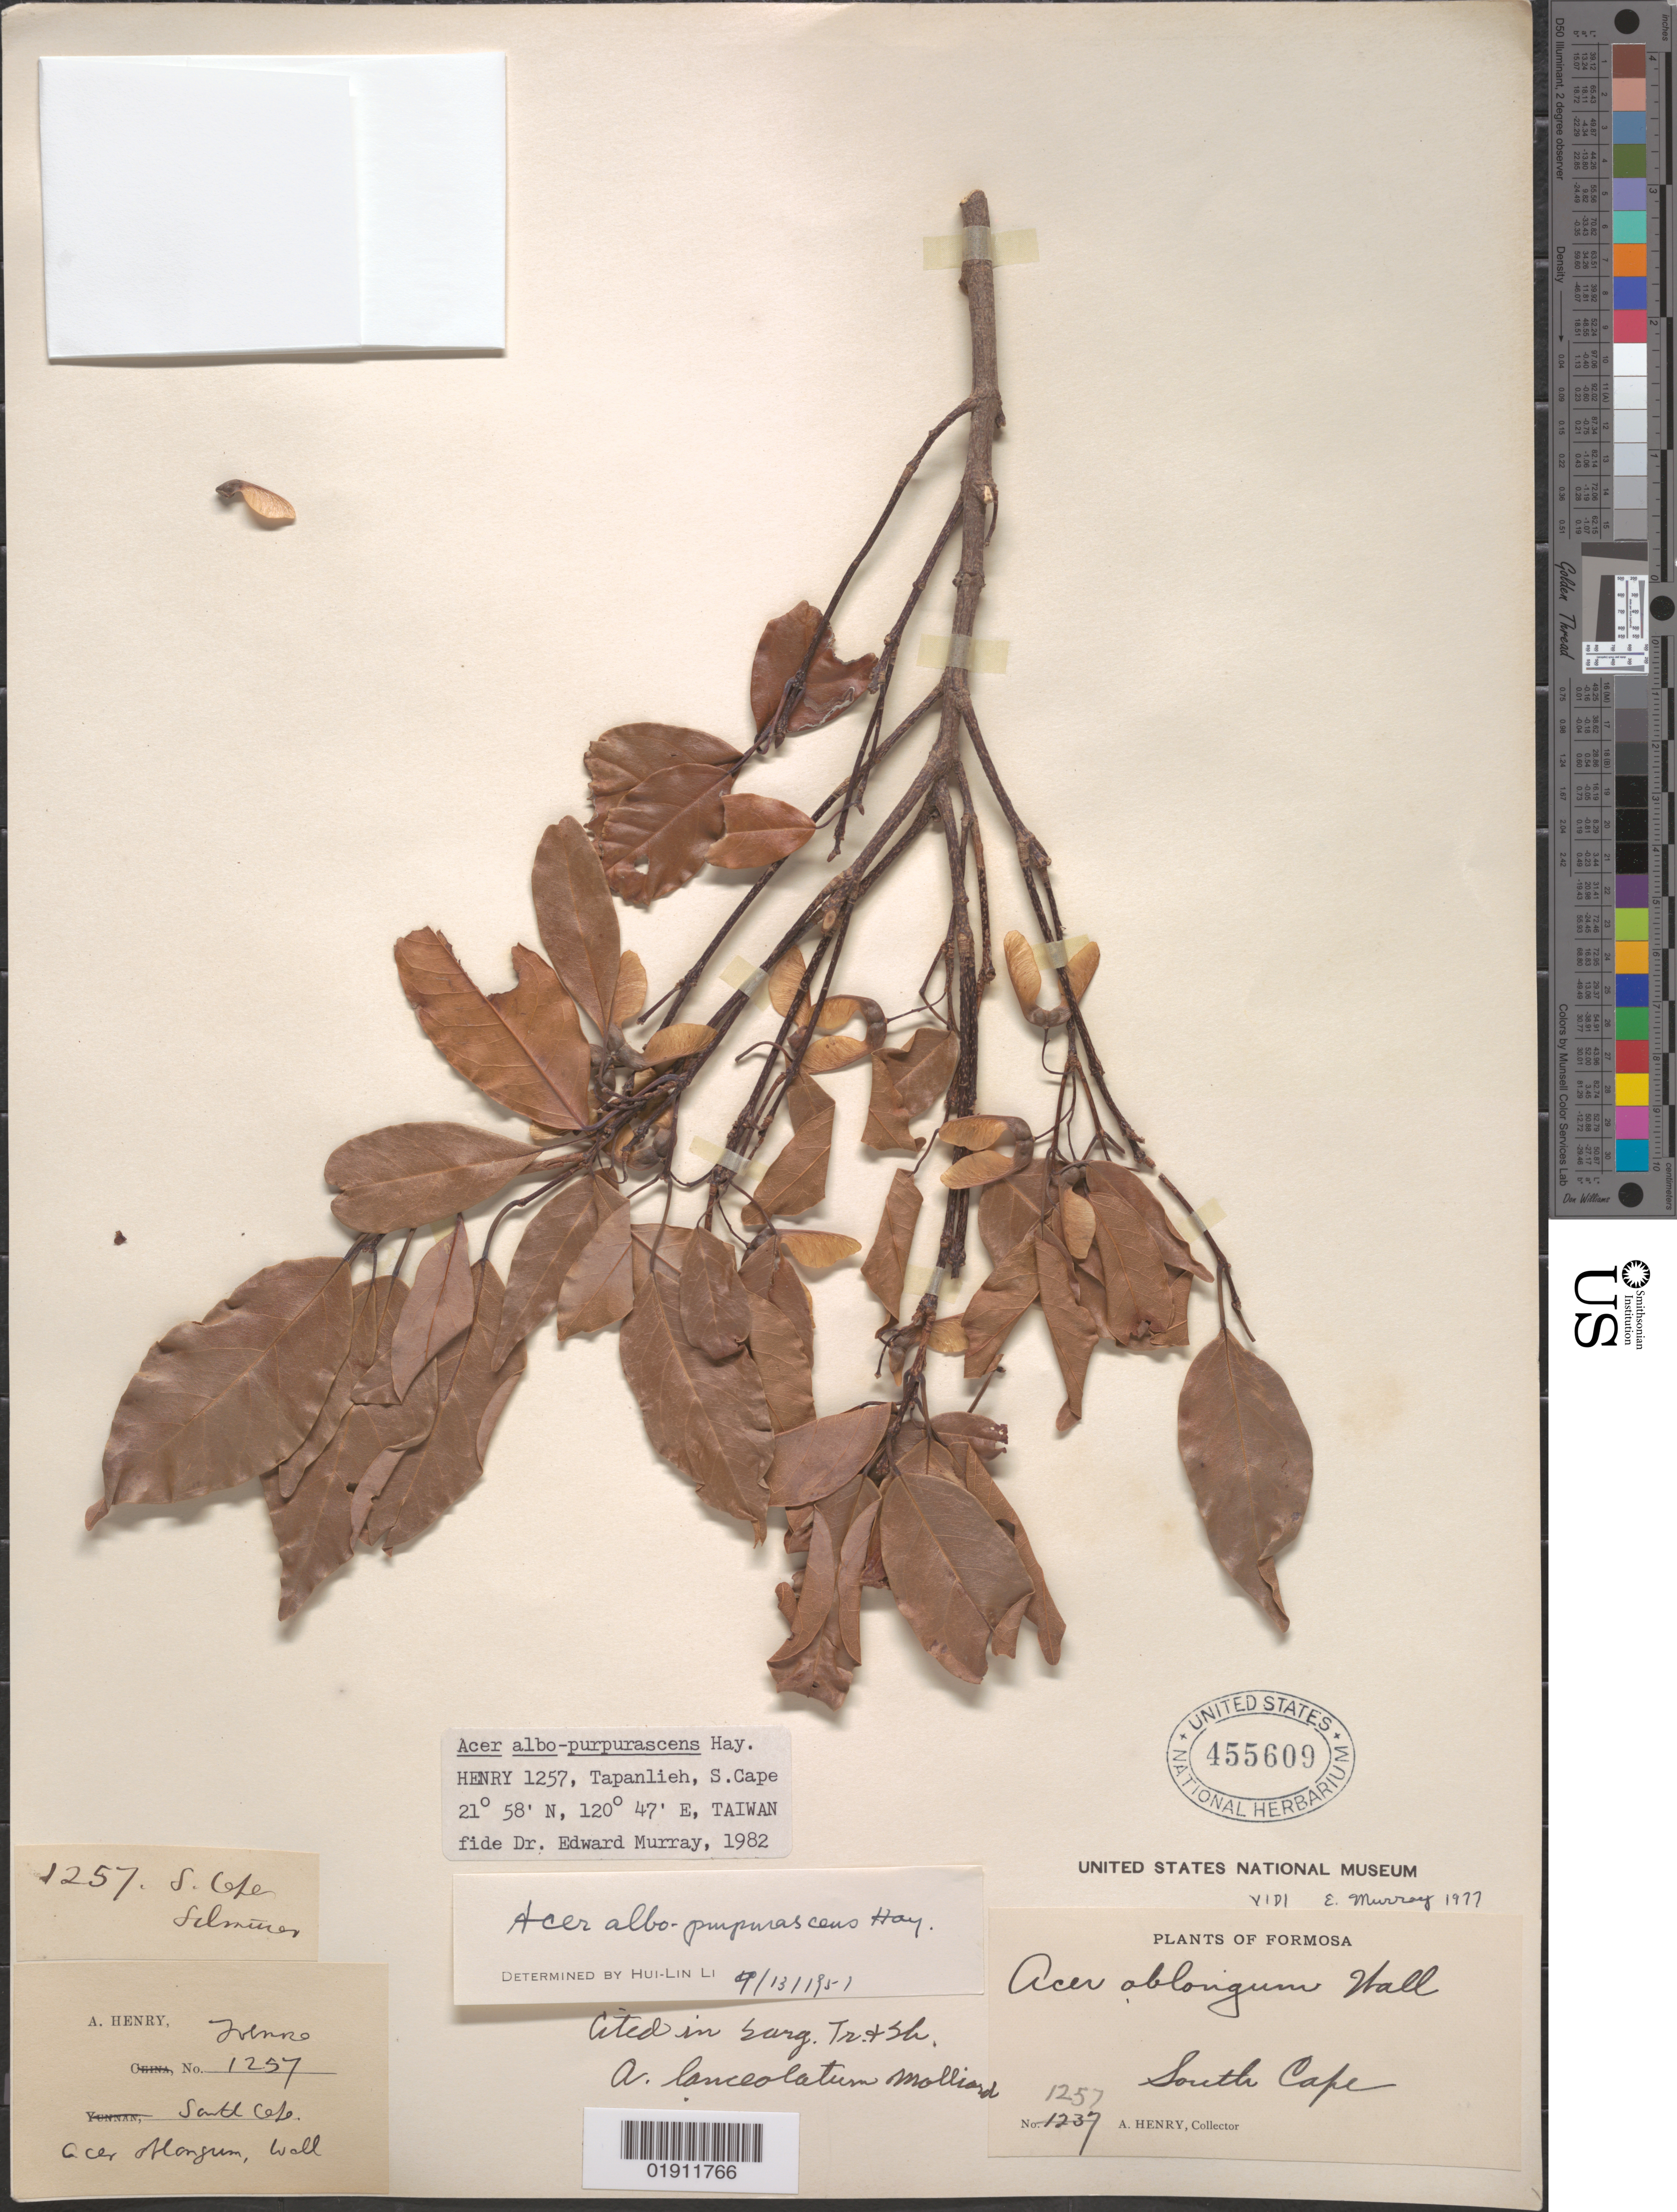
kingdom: Plantae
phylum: Tracheophyta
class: Magnoliopsida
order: Sapindales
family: Sapindaceae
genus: Acer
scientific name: Acer albopurpurascens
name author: Hayata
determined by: Murray, Edward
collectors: A. Henry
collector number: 1257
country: Taiwan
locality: Formosa, S. Cape. Schmuser.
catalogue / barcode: US 455609